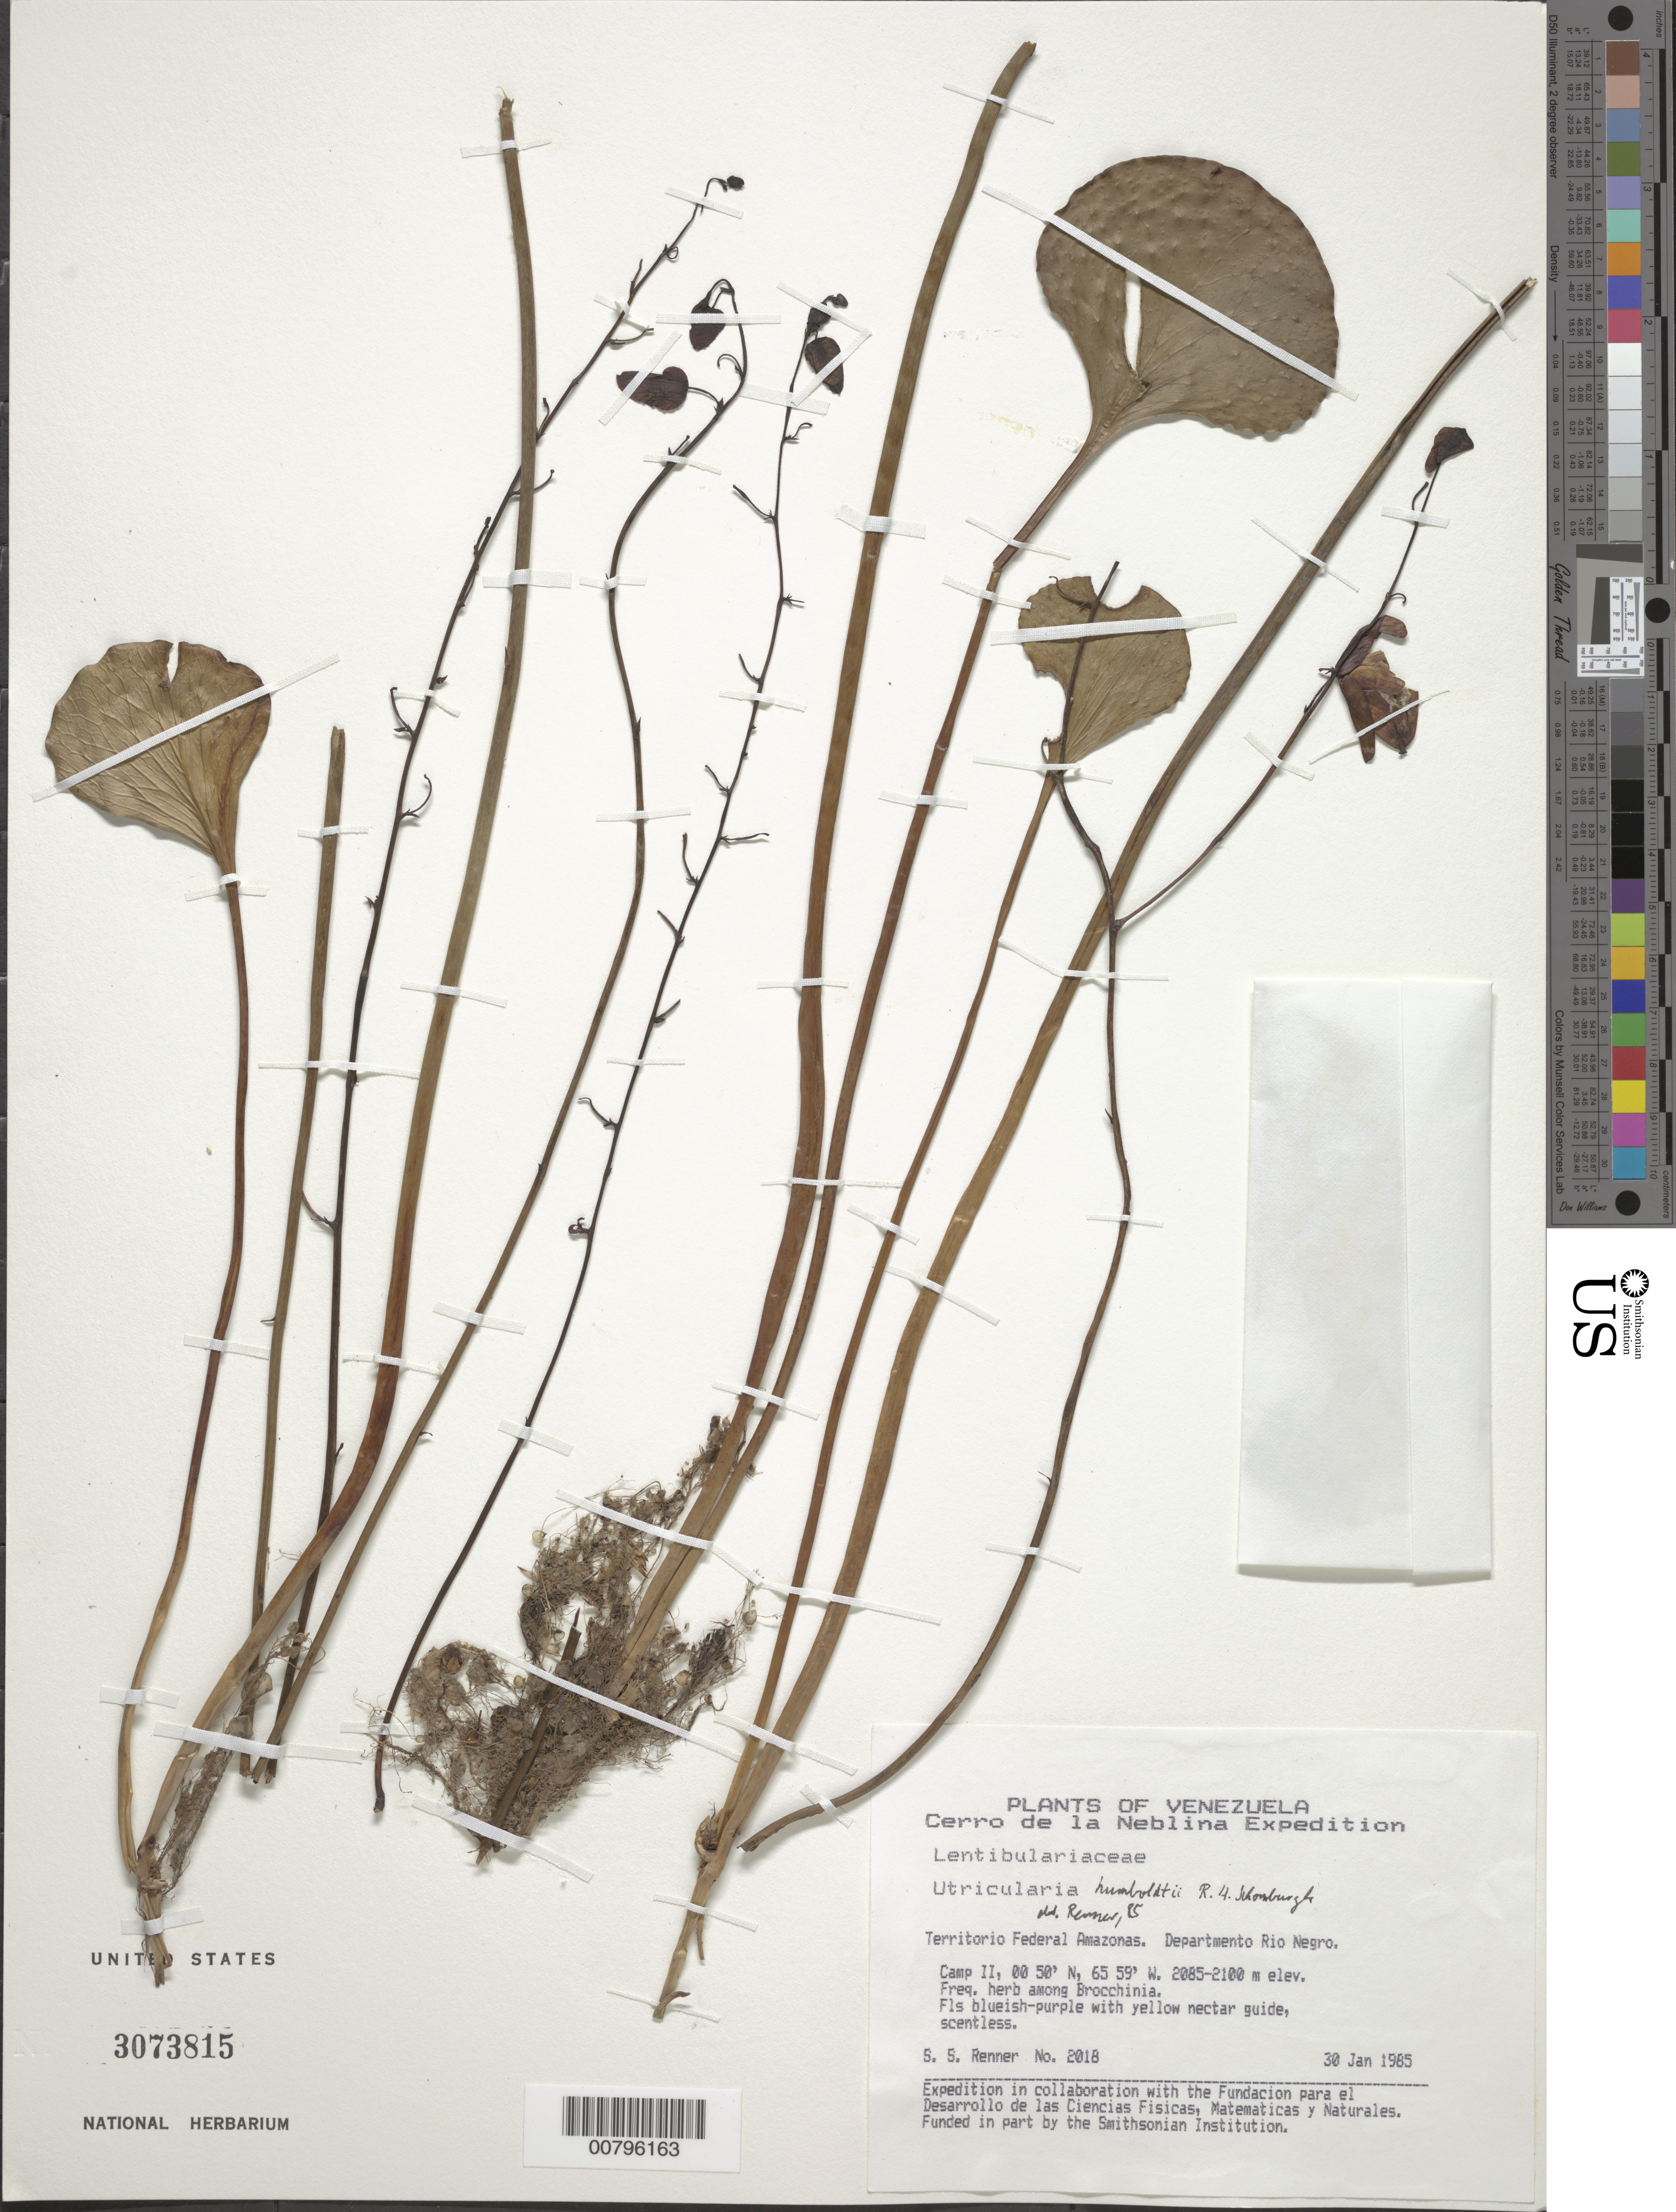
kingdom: Plantae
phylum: Tracheophyta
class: Magnoliopsida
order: Lamiales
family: Lentibulariaceae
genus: Utricularia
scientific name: Utricularia humboldtii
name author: R.H. Schomb.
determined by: Renner, --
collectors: S. S. Renner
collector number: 2018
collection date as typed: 30-Jan-85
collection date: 1985-01-30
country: Venezuela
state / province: Amazonas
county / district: Río Negro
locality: Cerro de la Neblina, Camp II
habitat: Among Brocchinia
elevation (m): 2085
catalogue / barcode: US 3073815